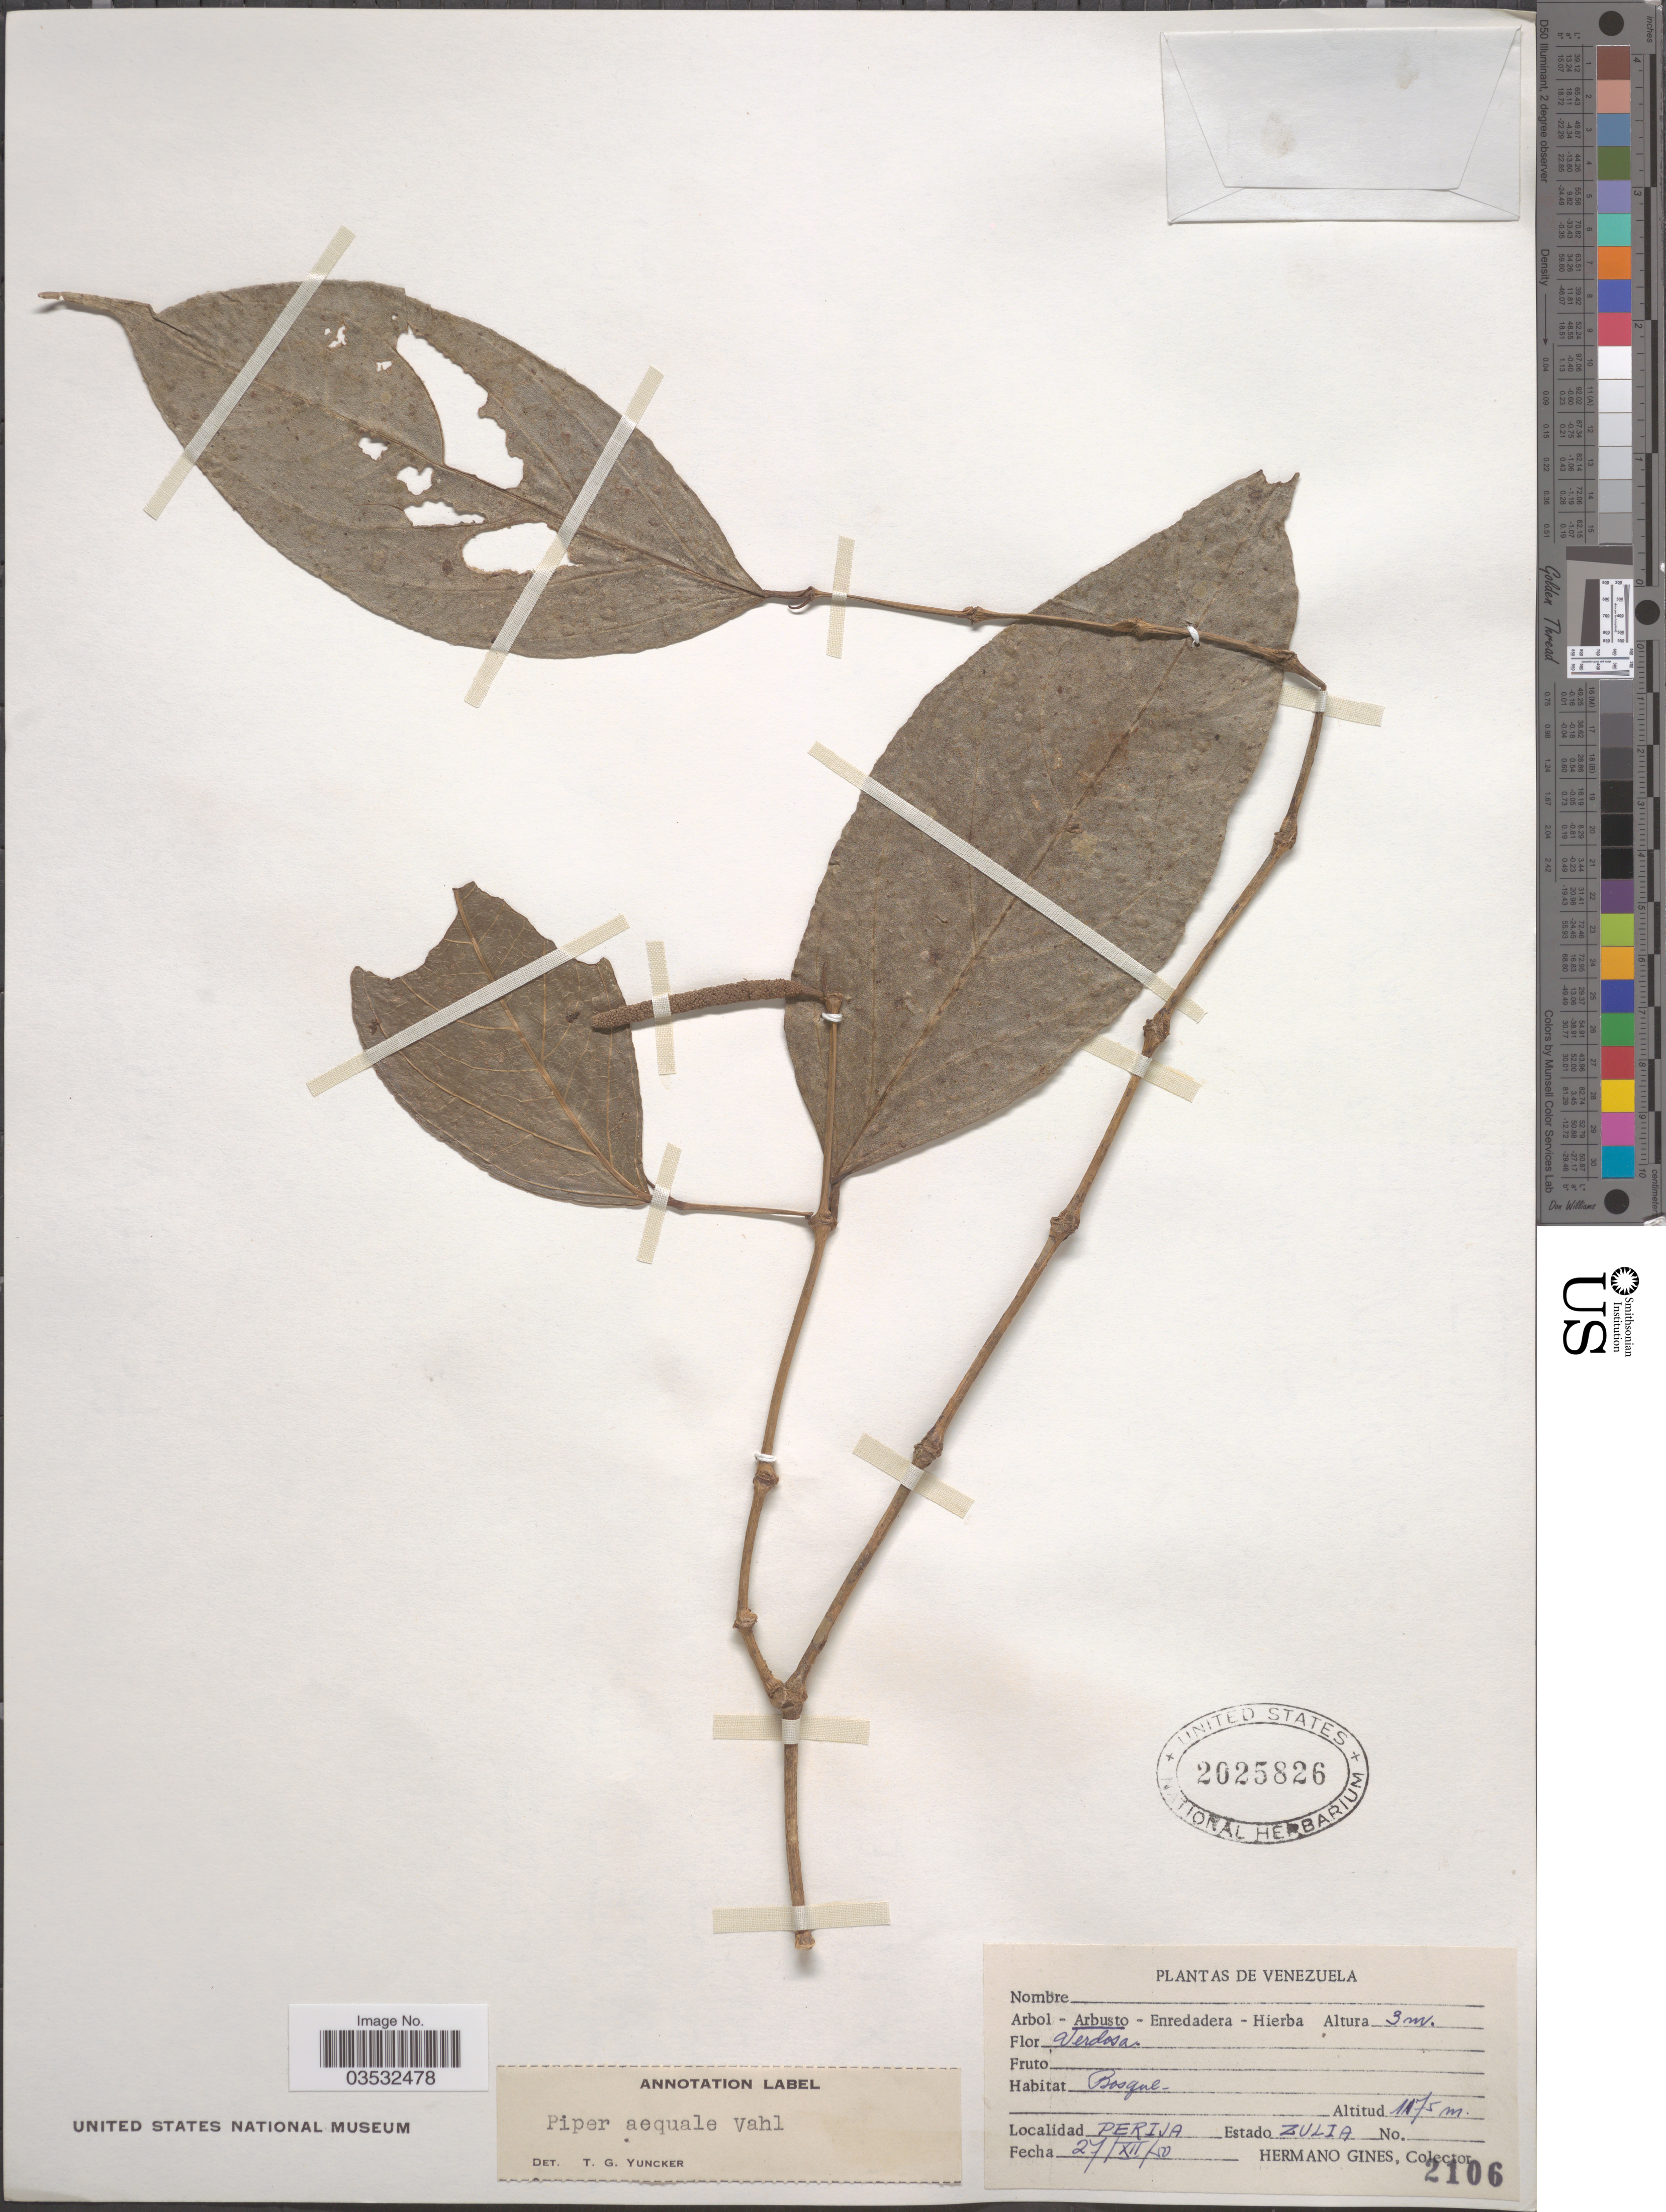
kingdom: Plantae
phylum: Tracheophyta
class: Magnoliopsida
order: Piperales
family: Piperaceae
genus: Piper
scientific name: Piper aequale var. aequale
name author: Vahl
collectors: Bro. Gines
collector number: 2106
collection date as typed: Transcribed d/m/y: 27/12/50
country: Venezuela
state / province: Zulia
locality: Perija.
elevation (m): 1175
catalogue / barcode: US 2025826